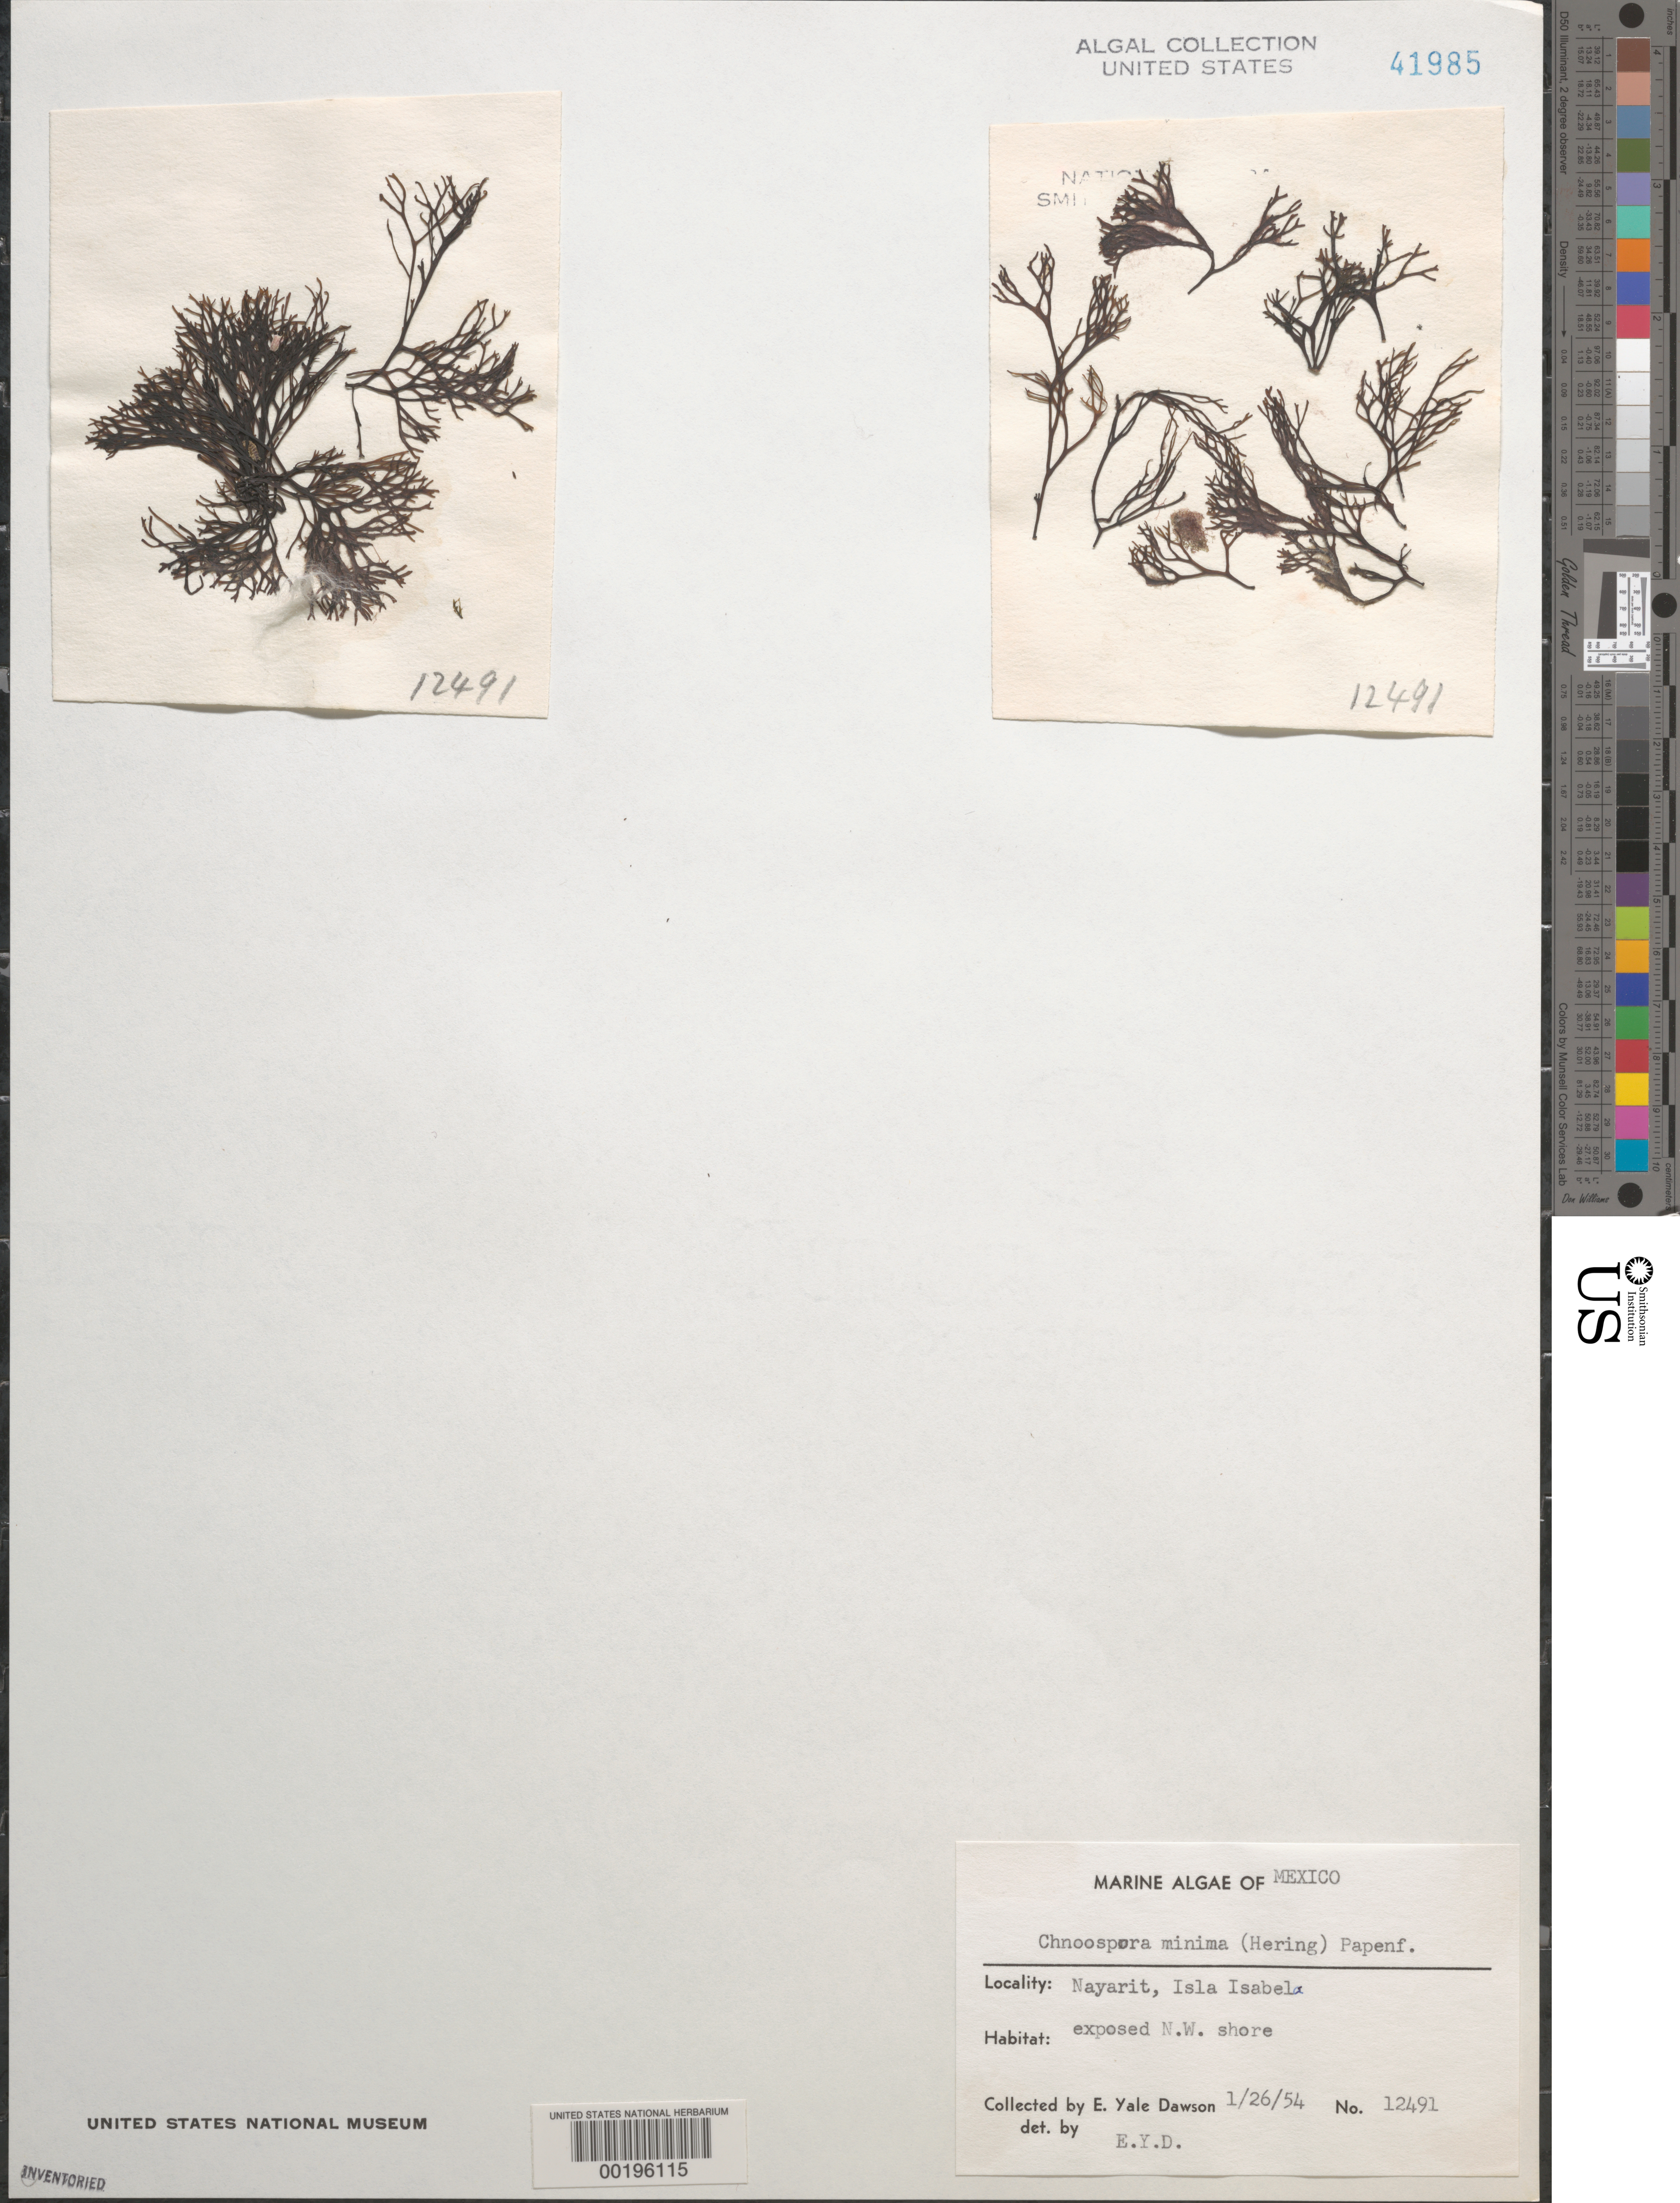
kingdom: Chromista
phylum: Ochrophyta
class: Phaeophyceae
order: Scytosiphonales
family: Scytosiphonaceae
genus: Chnoospora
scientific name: Chnoospora minima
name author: (Hering) Papenf.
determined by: Dawson, E. Y.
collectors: E. Y. Dawson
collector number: EYD 12491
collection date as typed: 26 Jan 1954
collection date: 1954-01-26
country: Mexico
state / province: Nayarit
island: Isla Isabela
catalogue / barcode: US 41985